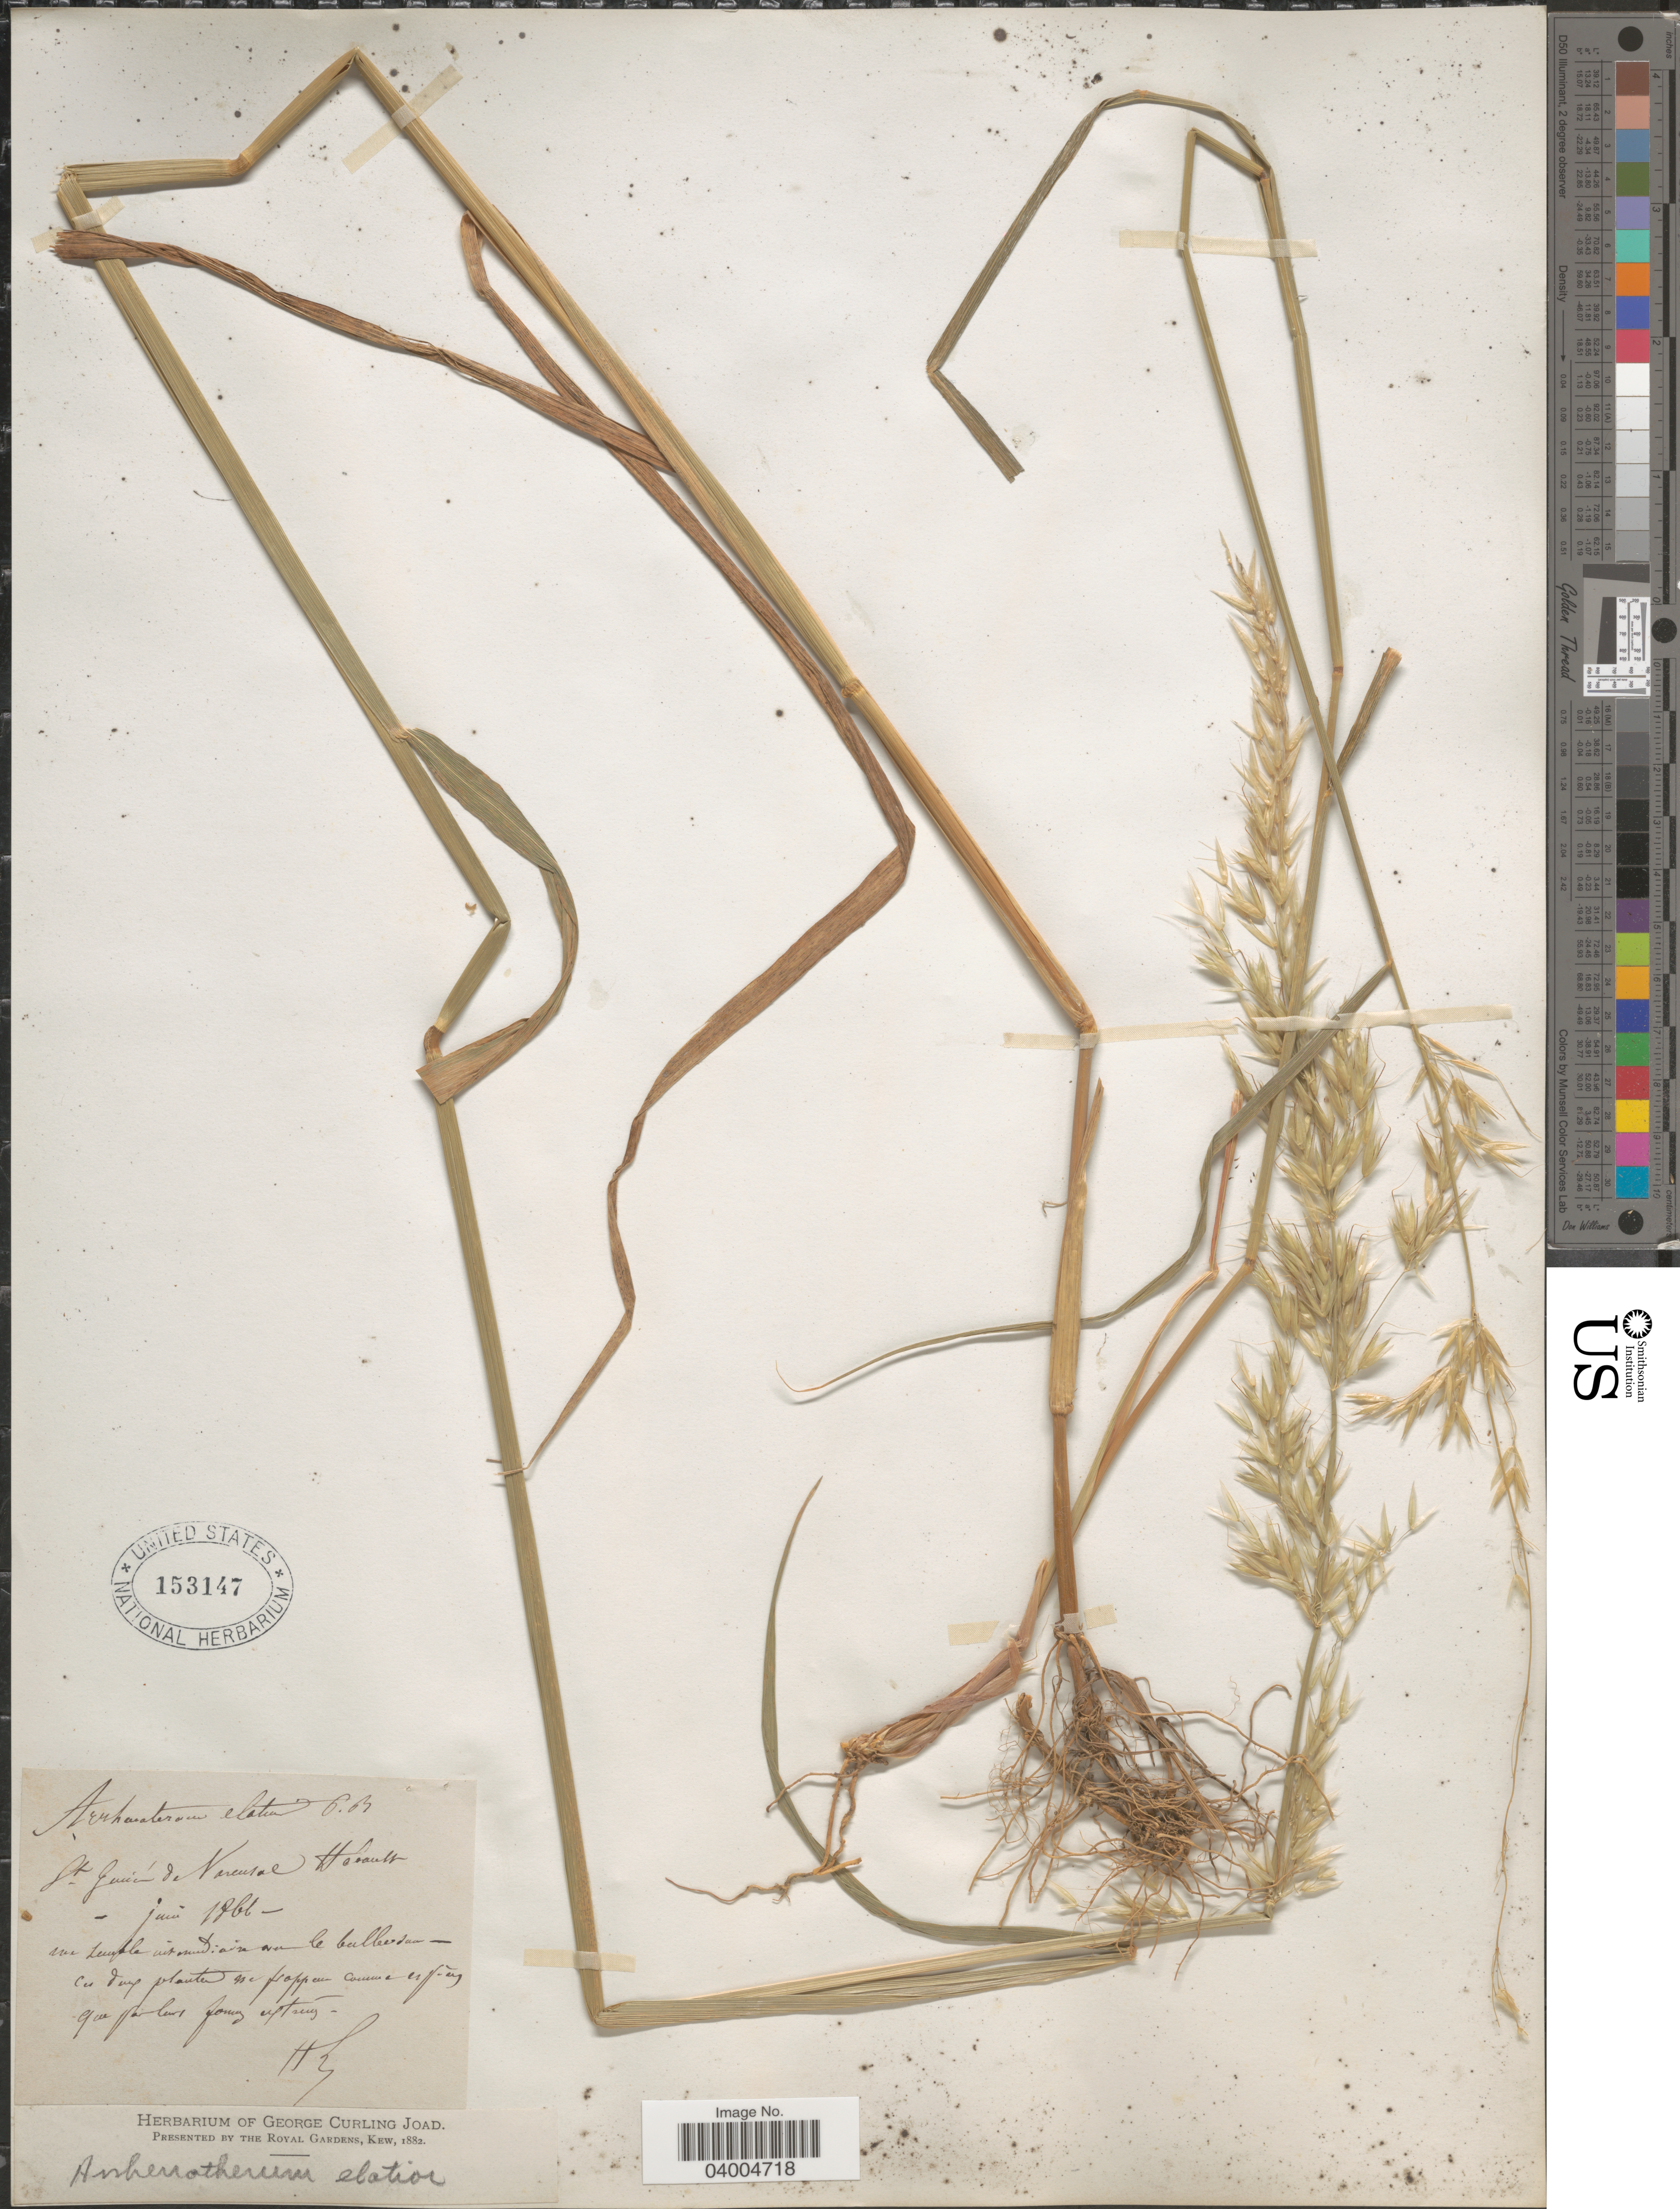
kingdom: Plantae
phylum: Tracheophyta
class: Liliopsida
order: Poales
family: Poaceae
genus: Arrhenatherum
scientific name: Arrhenatherum elatius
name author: (L.) J. Presl & C. Presl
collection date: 1866-06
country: France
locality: St. Genin de Narantal [interpreted] Herault.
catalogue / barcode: US 153147